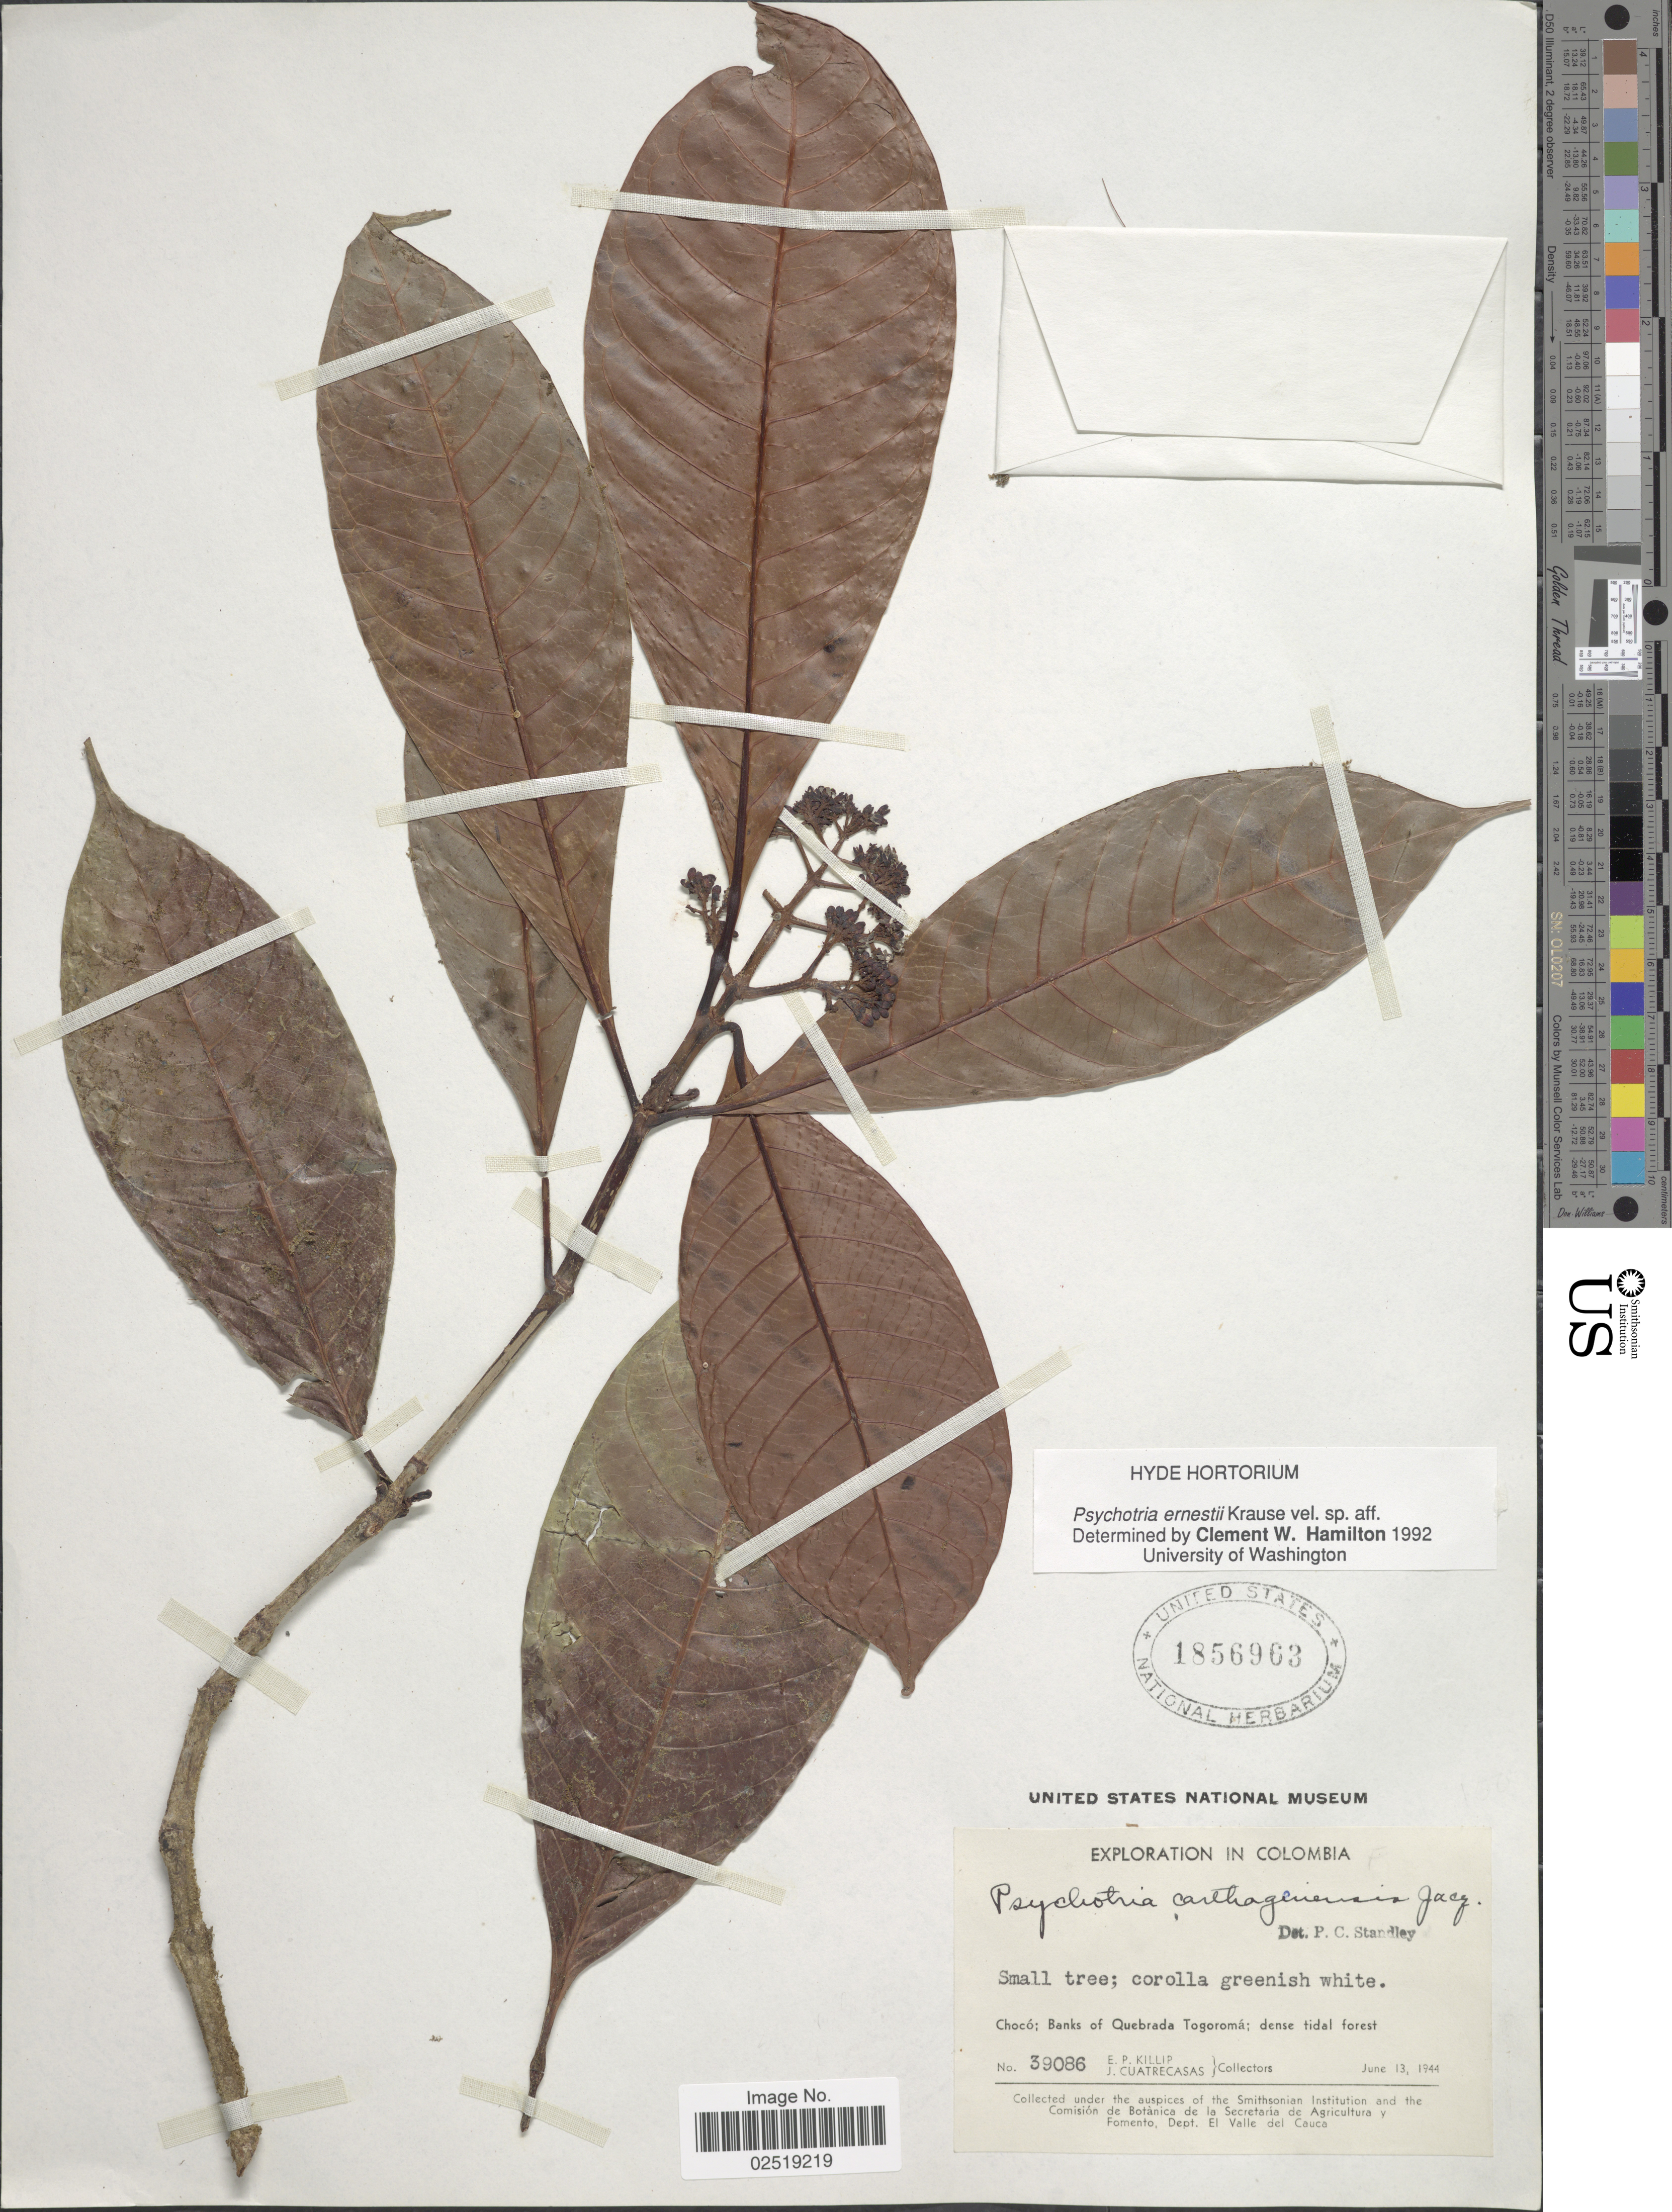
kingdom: Plantae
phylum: Tracheophyta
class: Magnoliopsida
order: Gentianales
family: Rubiaceae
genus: Psychotria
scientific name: Psychotria ernestii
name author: K. Krause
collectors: E. P. Killip & J. Cuatrecasas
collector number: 39086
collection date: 1944-06-13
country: Colombia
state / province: Chocó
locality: Choco; Banks of Quebrada Togoroma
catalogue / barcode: US 1856963